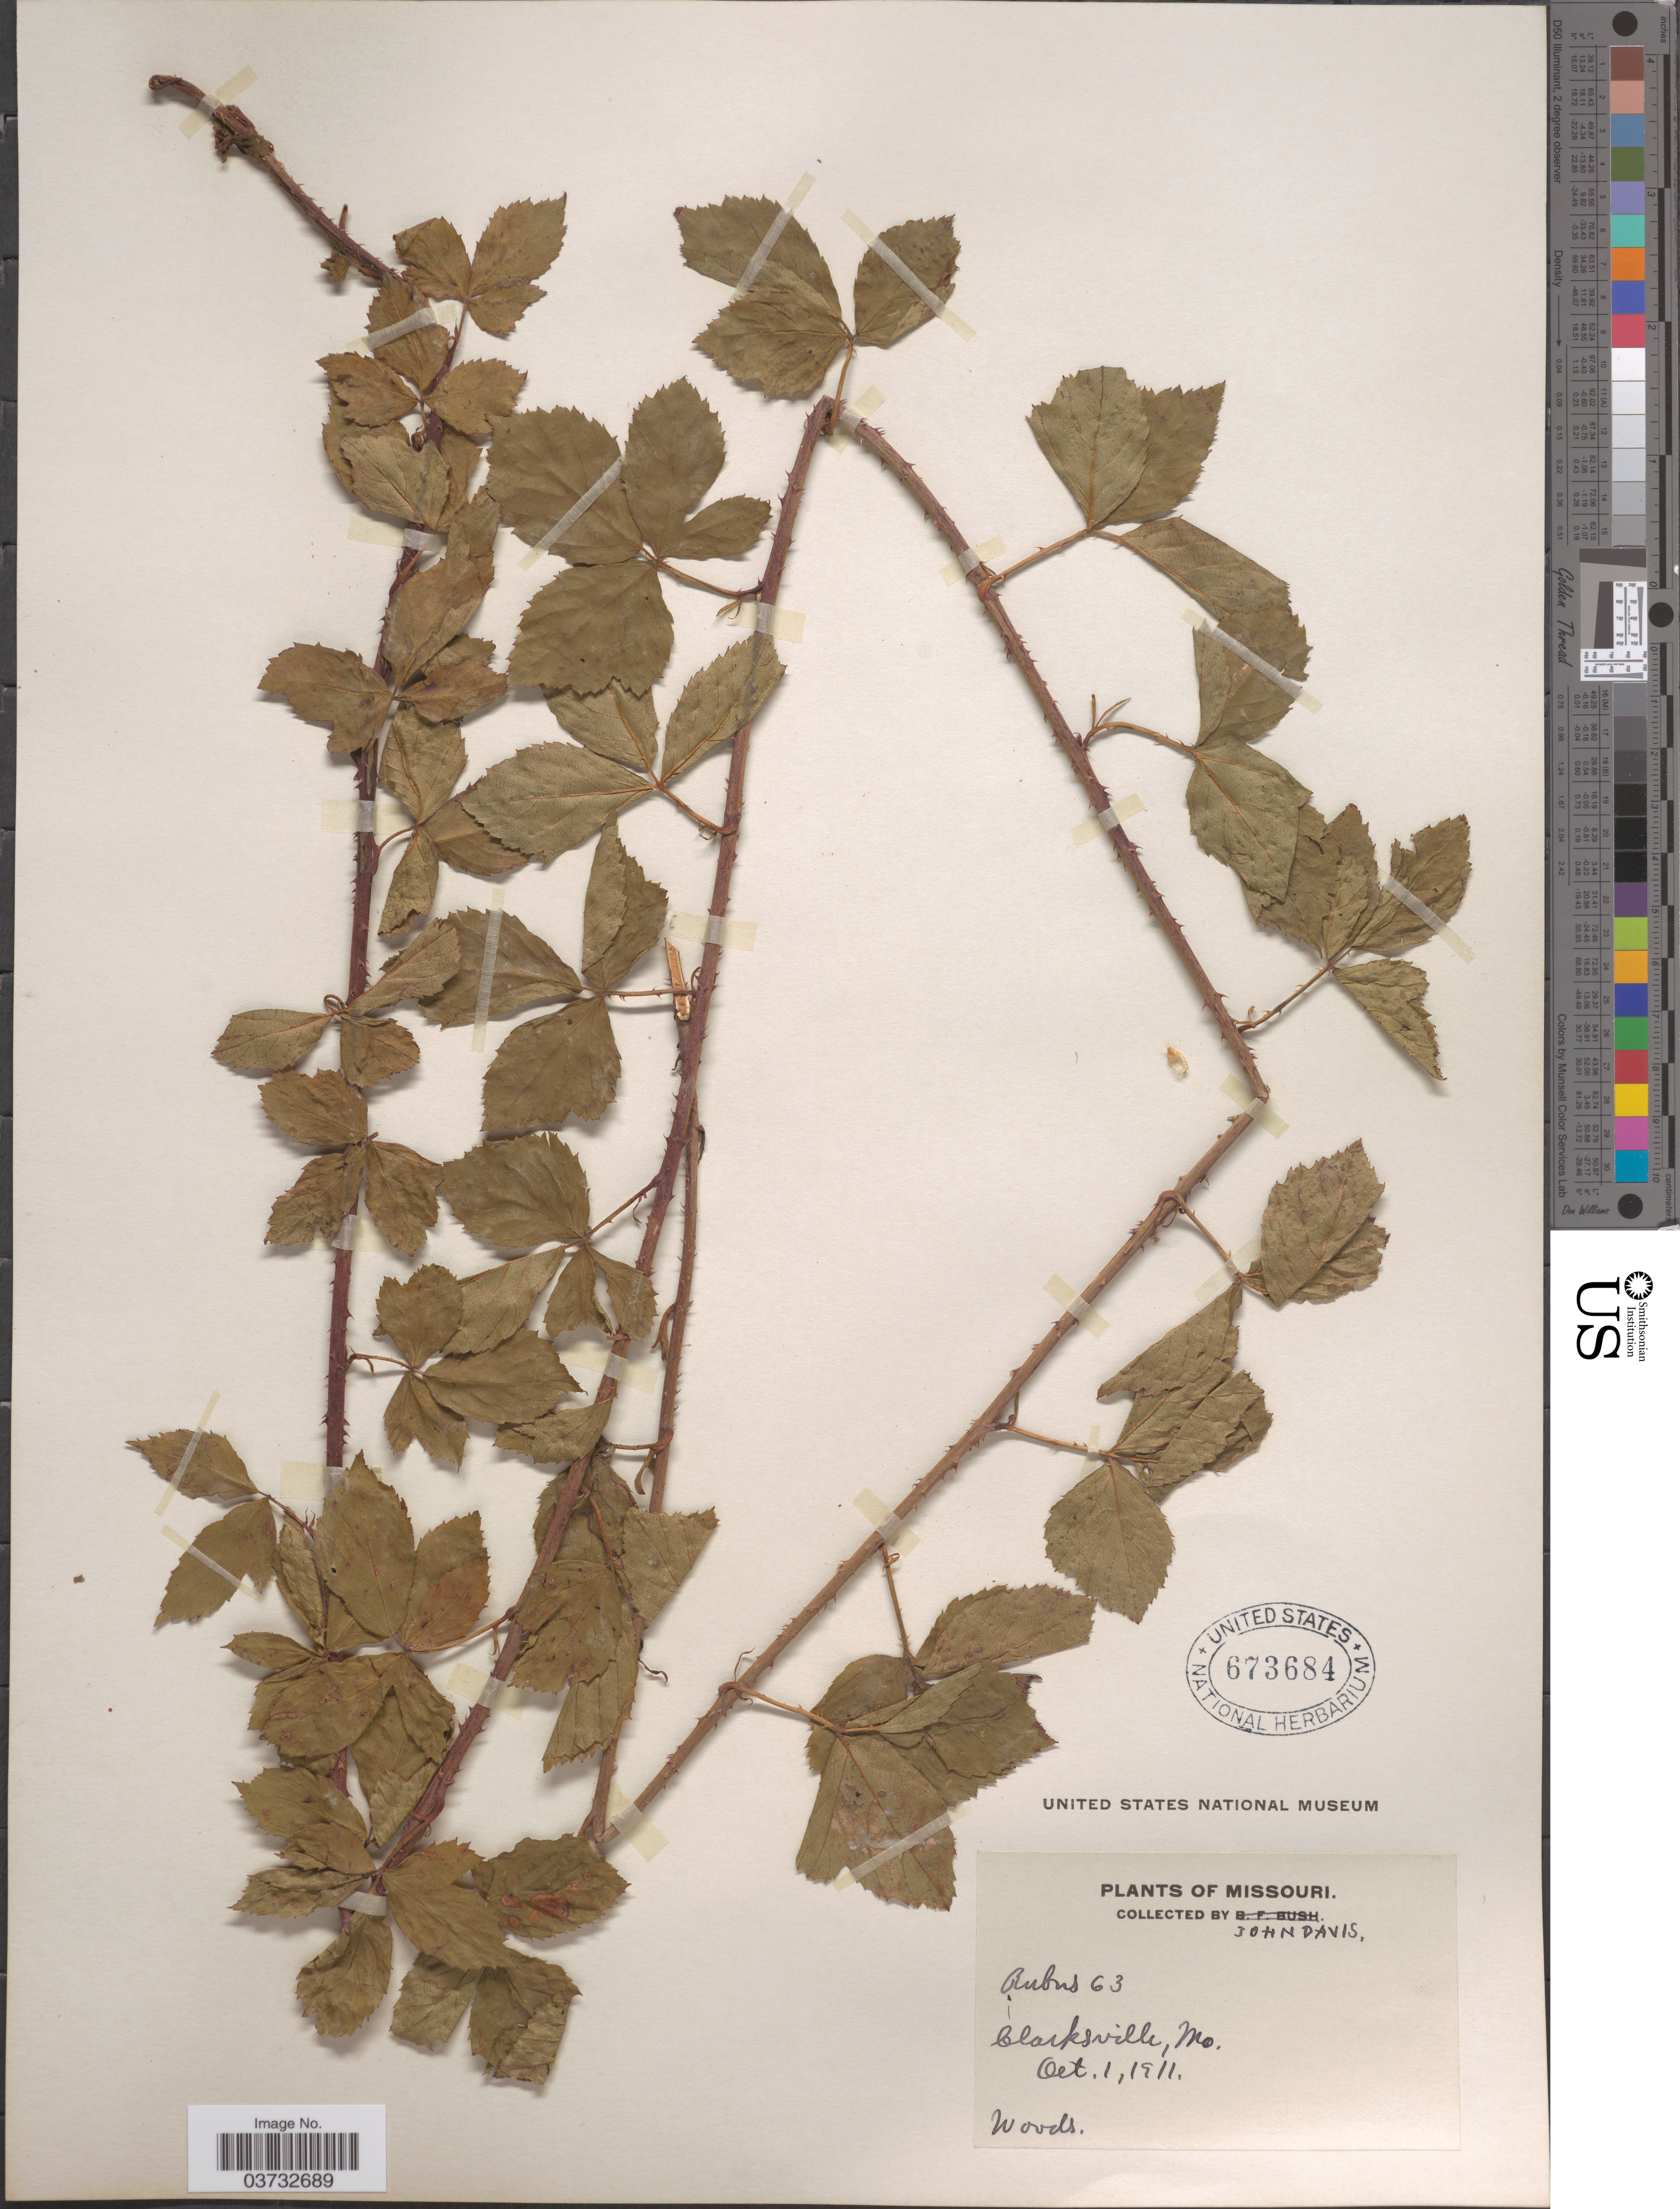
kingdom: Plantae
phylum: Tracheophyta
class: Magnoliopsida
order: Rosales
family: Rosaceae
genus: Rubus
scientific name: Rubus sp.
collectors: J. Davis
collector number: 63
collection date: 1911-10-01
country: United States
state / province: Missouri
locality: Clarksville.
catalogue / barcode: US 673684